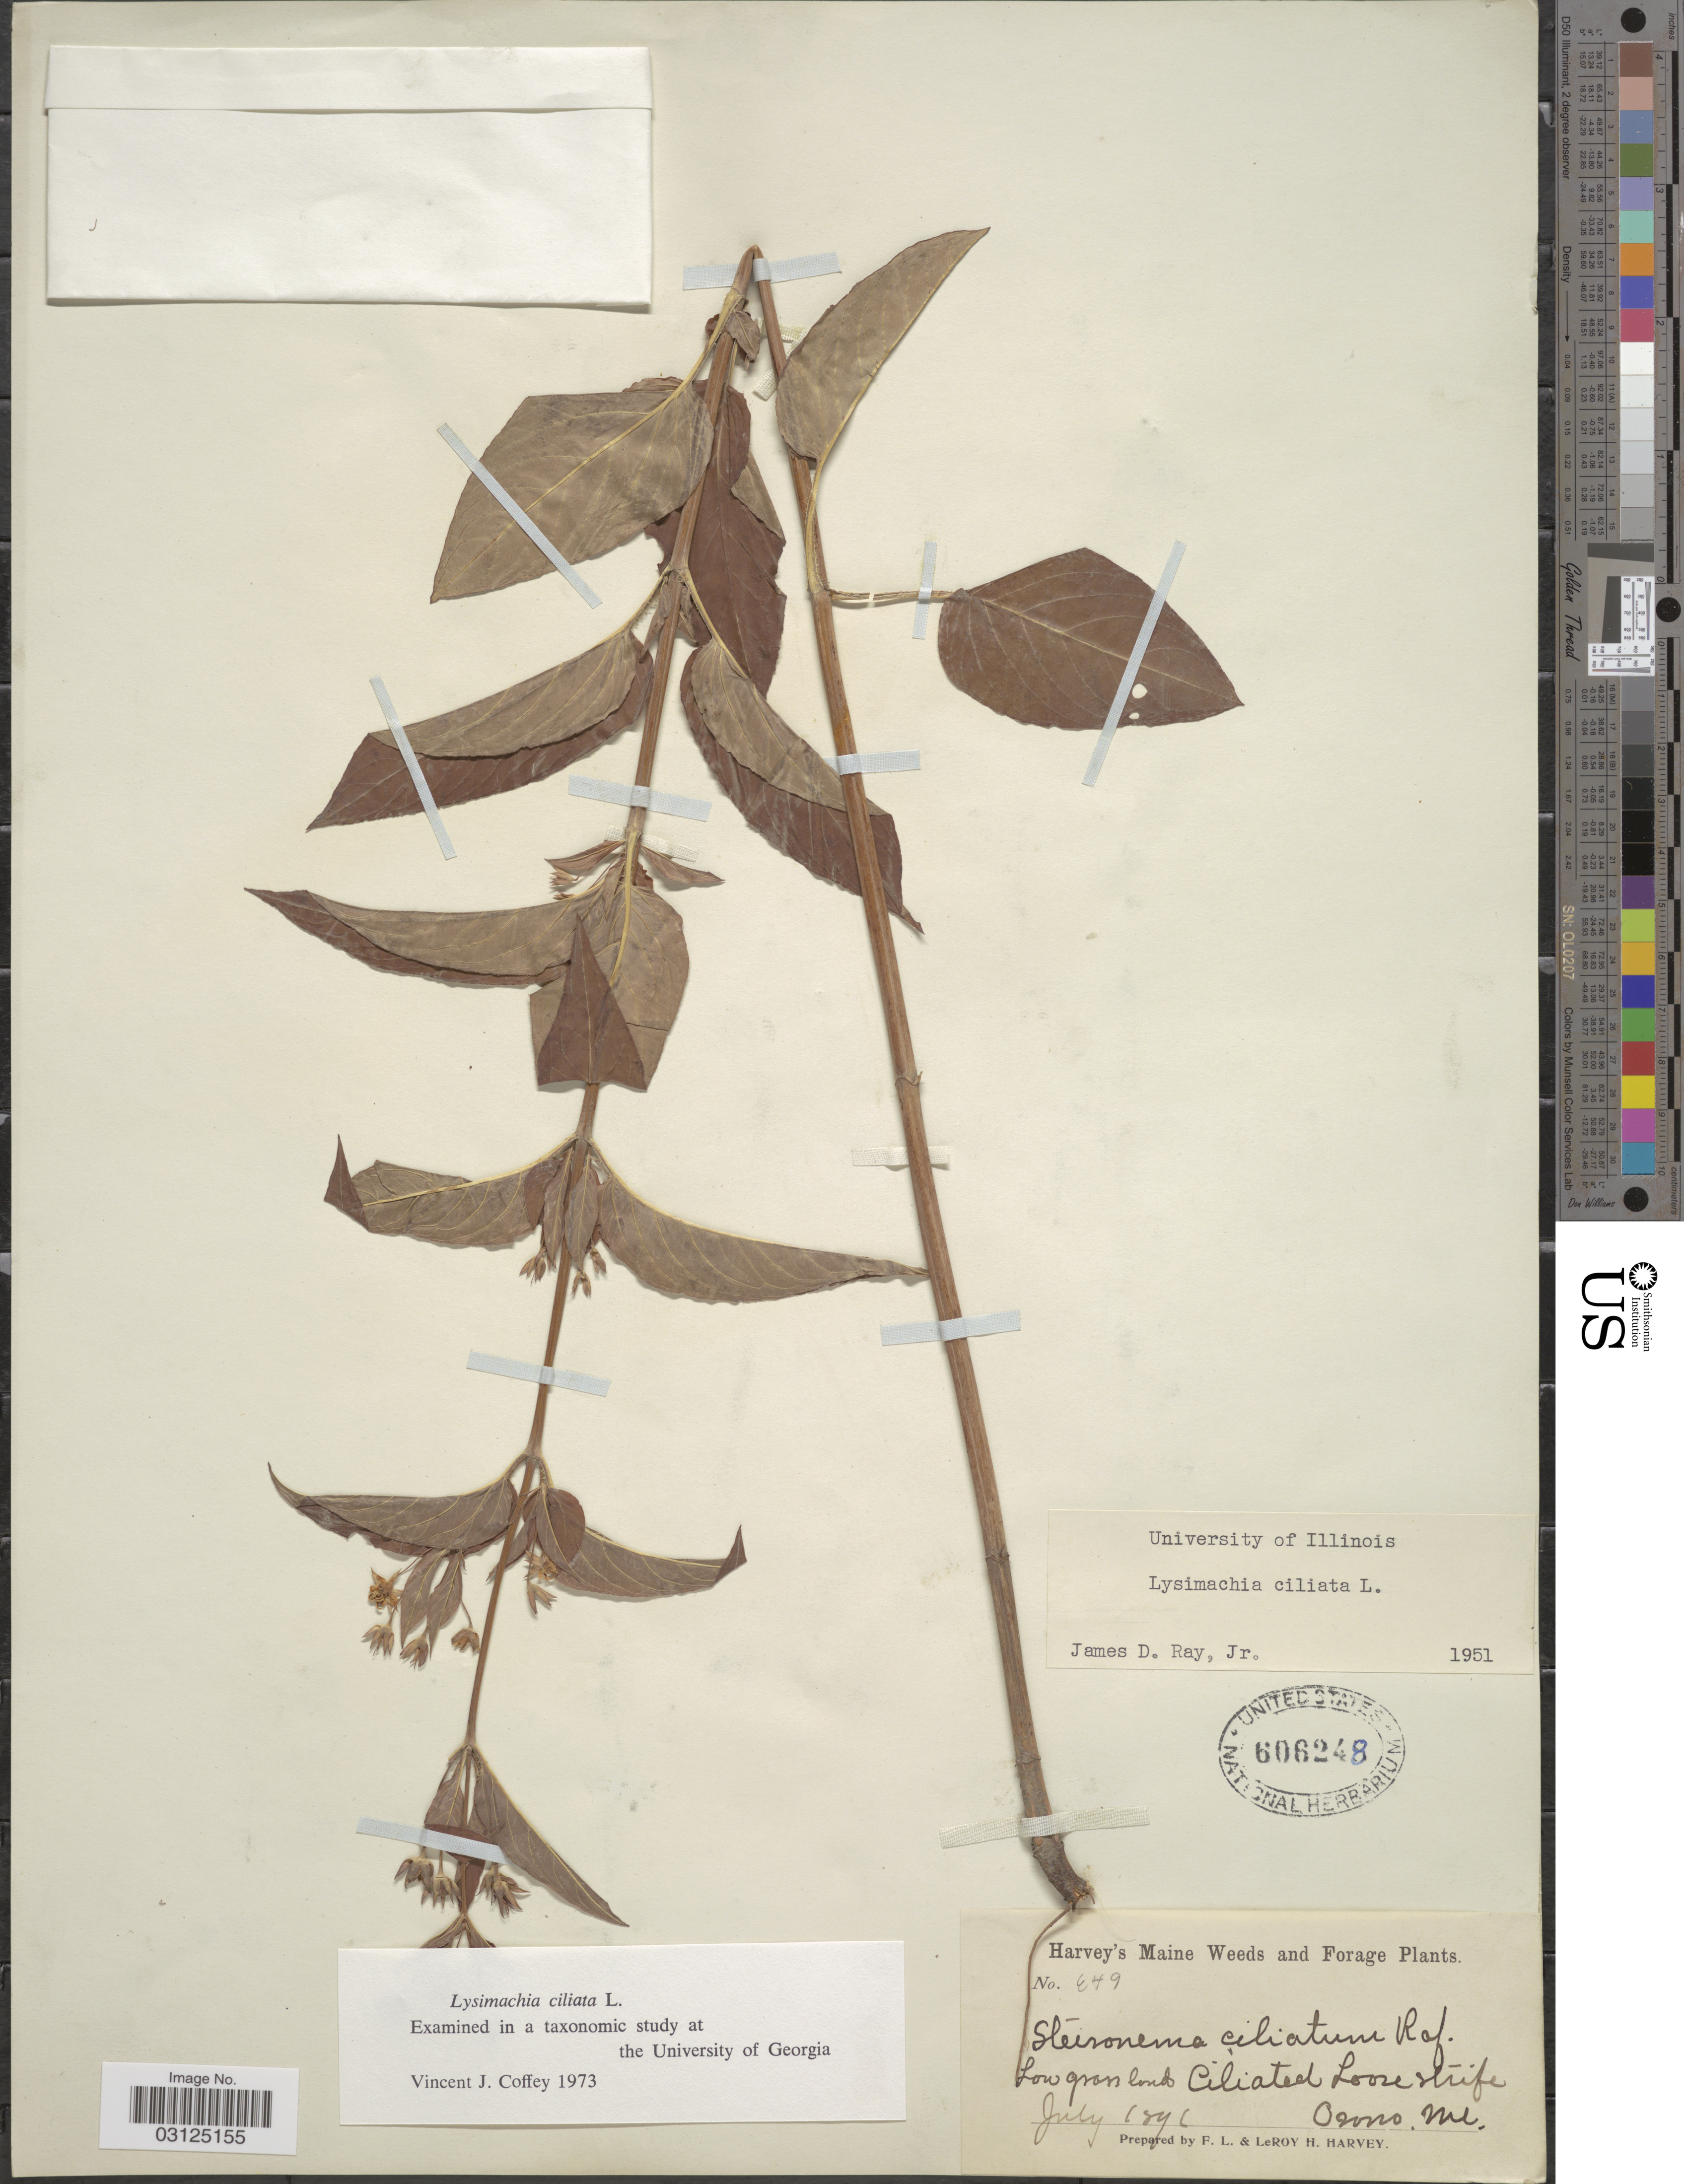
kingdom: Plantae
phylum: Tracheophyta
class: Magnoliopsida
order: Ericales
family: Primulaceae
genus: Lysimachia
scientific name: Lysimachia ciliata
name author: L.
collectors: F. L. Harvey & L. H. Harvey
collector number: E49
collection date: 1896-07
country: United States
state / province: Maine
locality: Orono.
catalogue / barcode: US 606248